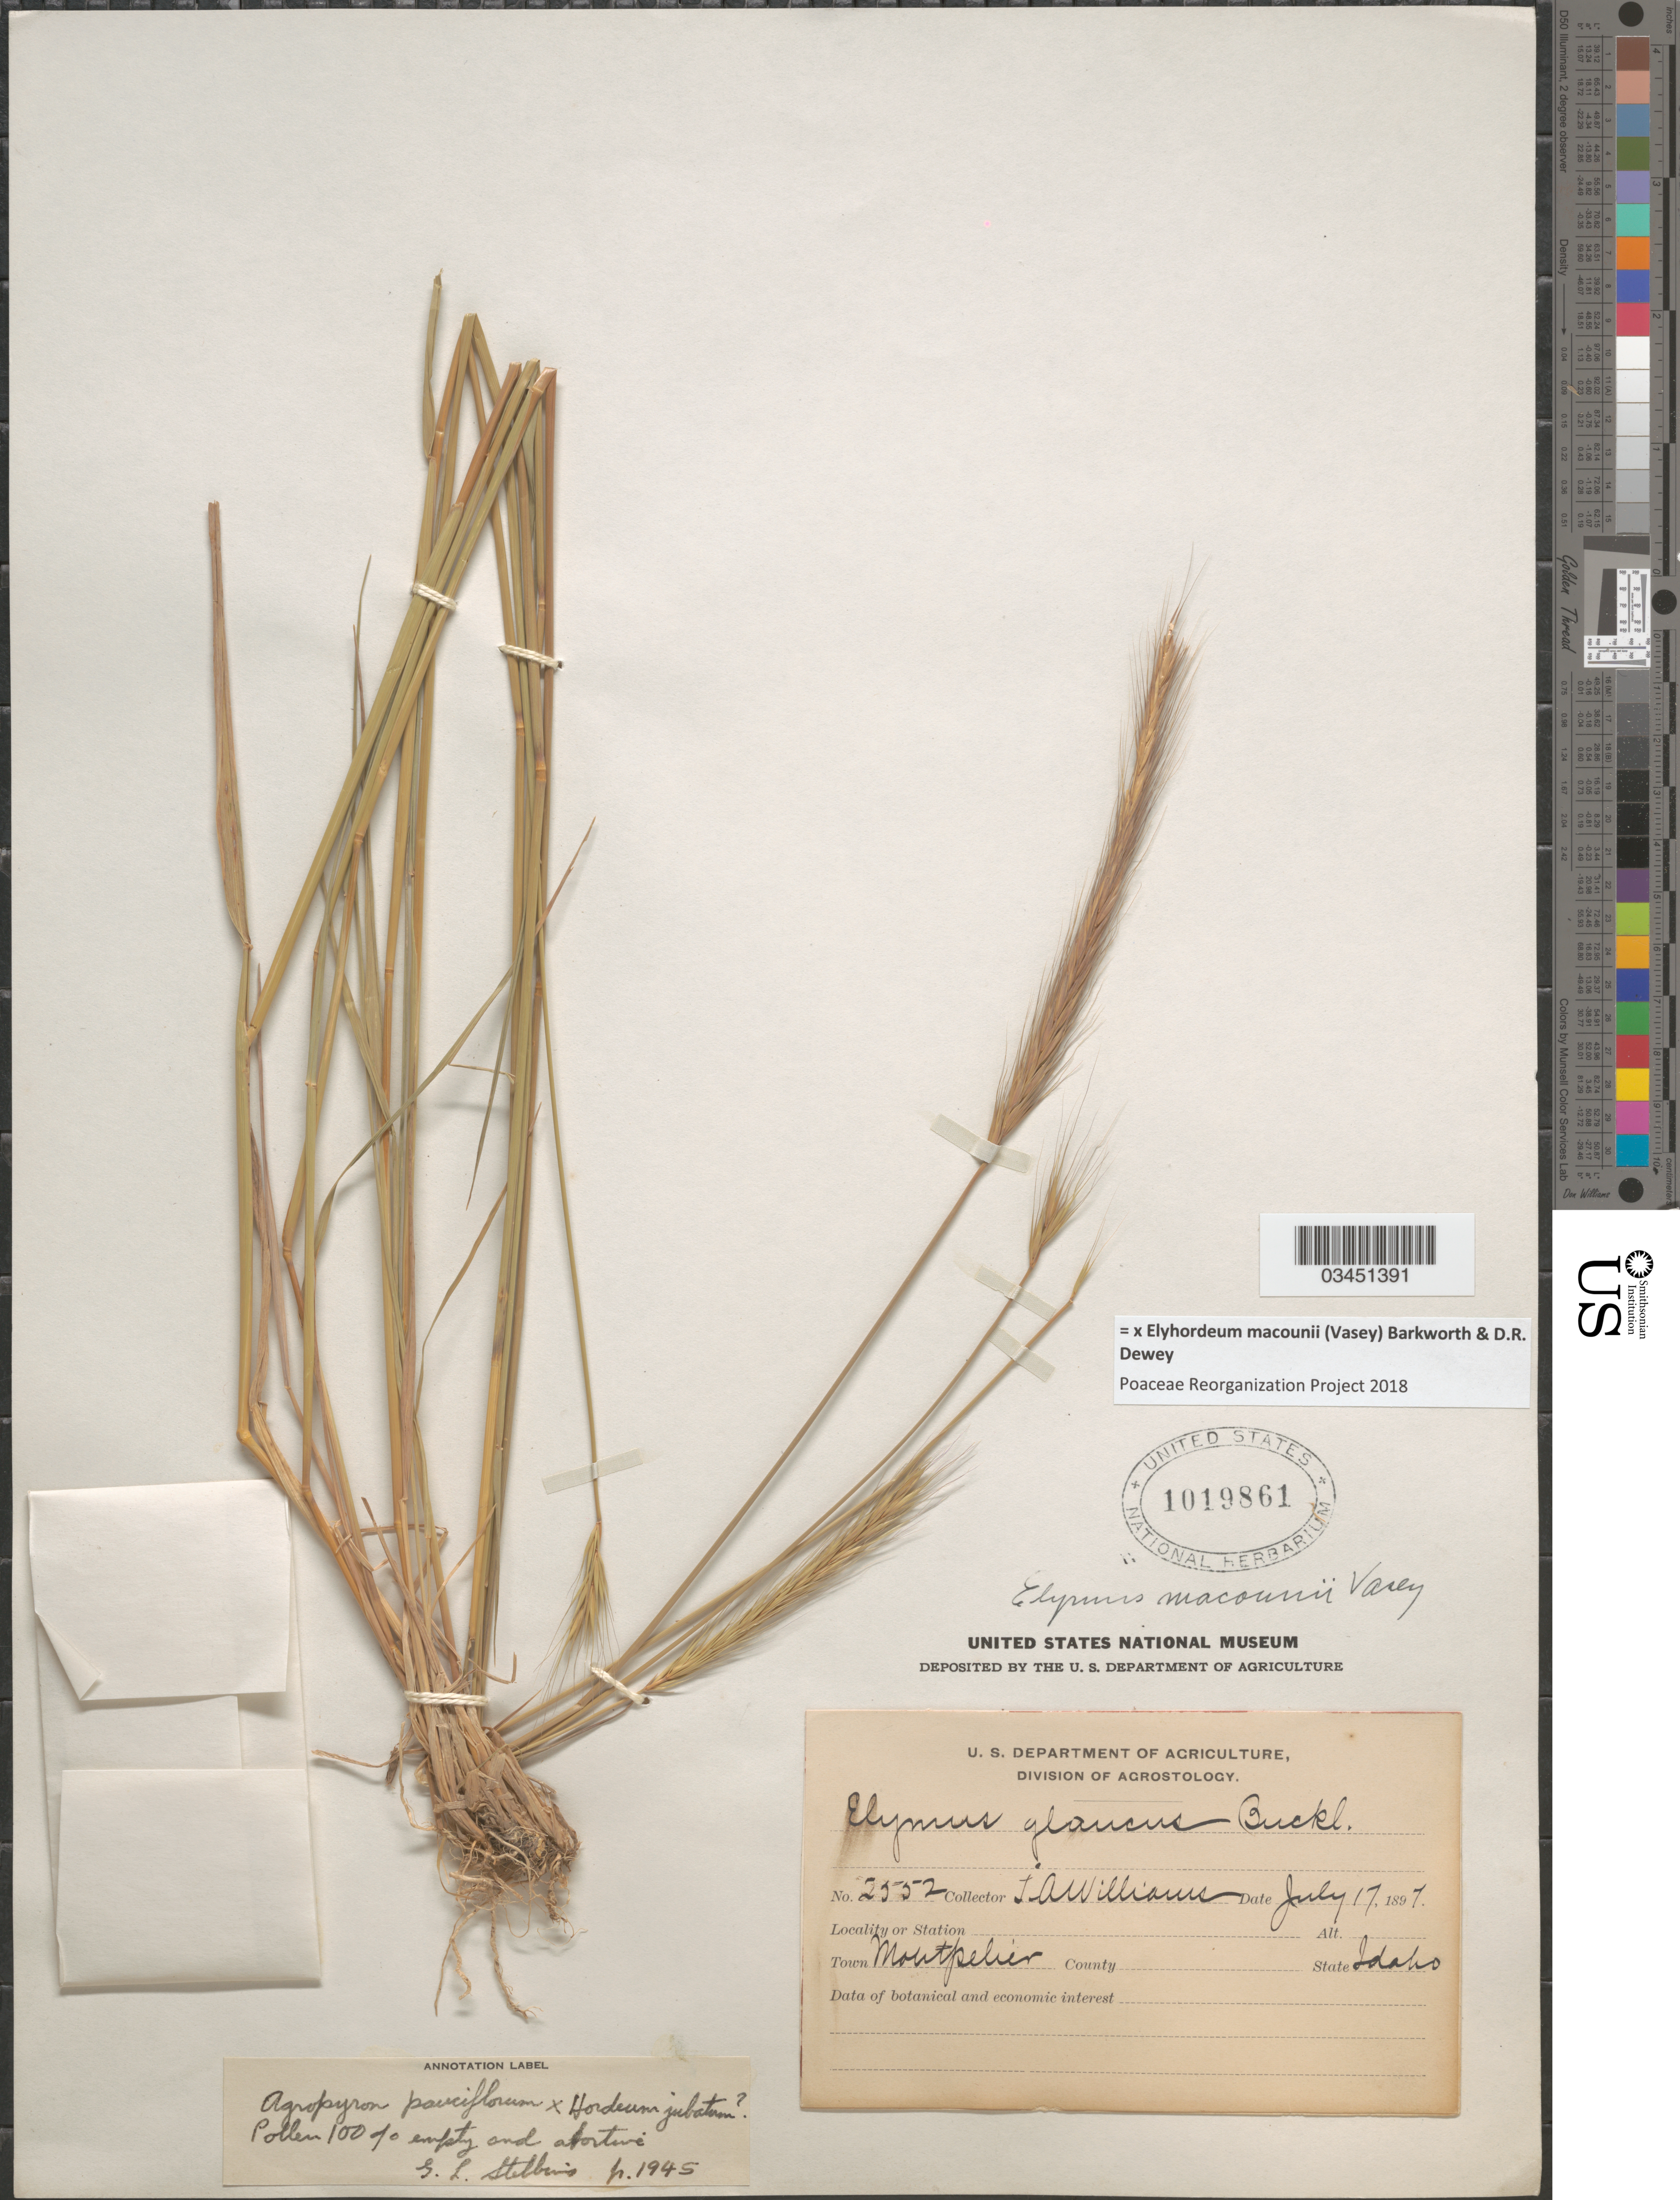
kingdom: Plantae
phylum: Tracheophyta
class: Liliopsida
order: Poales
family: Poaceae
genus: Elyhordeum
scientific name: x Elyhordeum macounii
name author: (Vasey) Barkworth & Dewey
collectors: T. Williams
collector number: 2552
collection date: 1897-07-17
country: United States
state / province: Idaho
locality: Town Montpelier.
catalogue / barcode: US 1019861